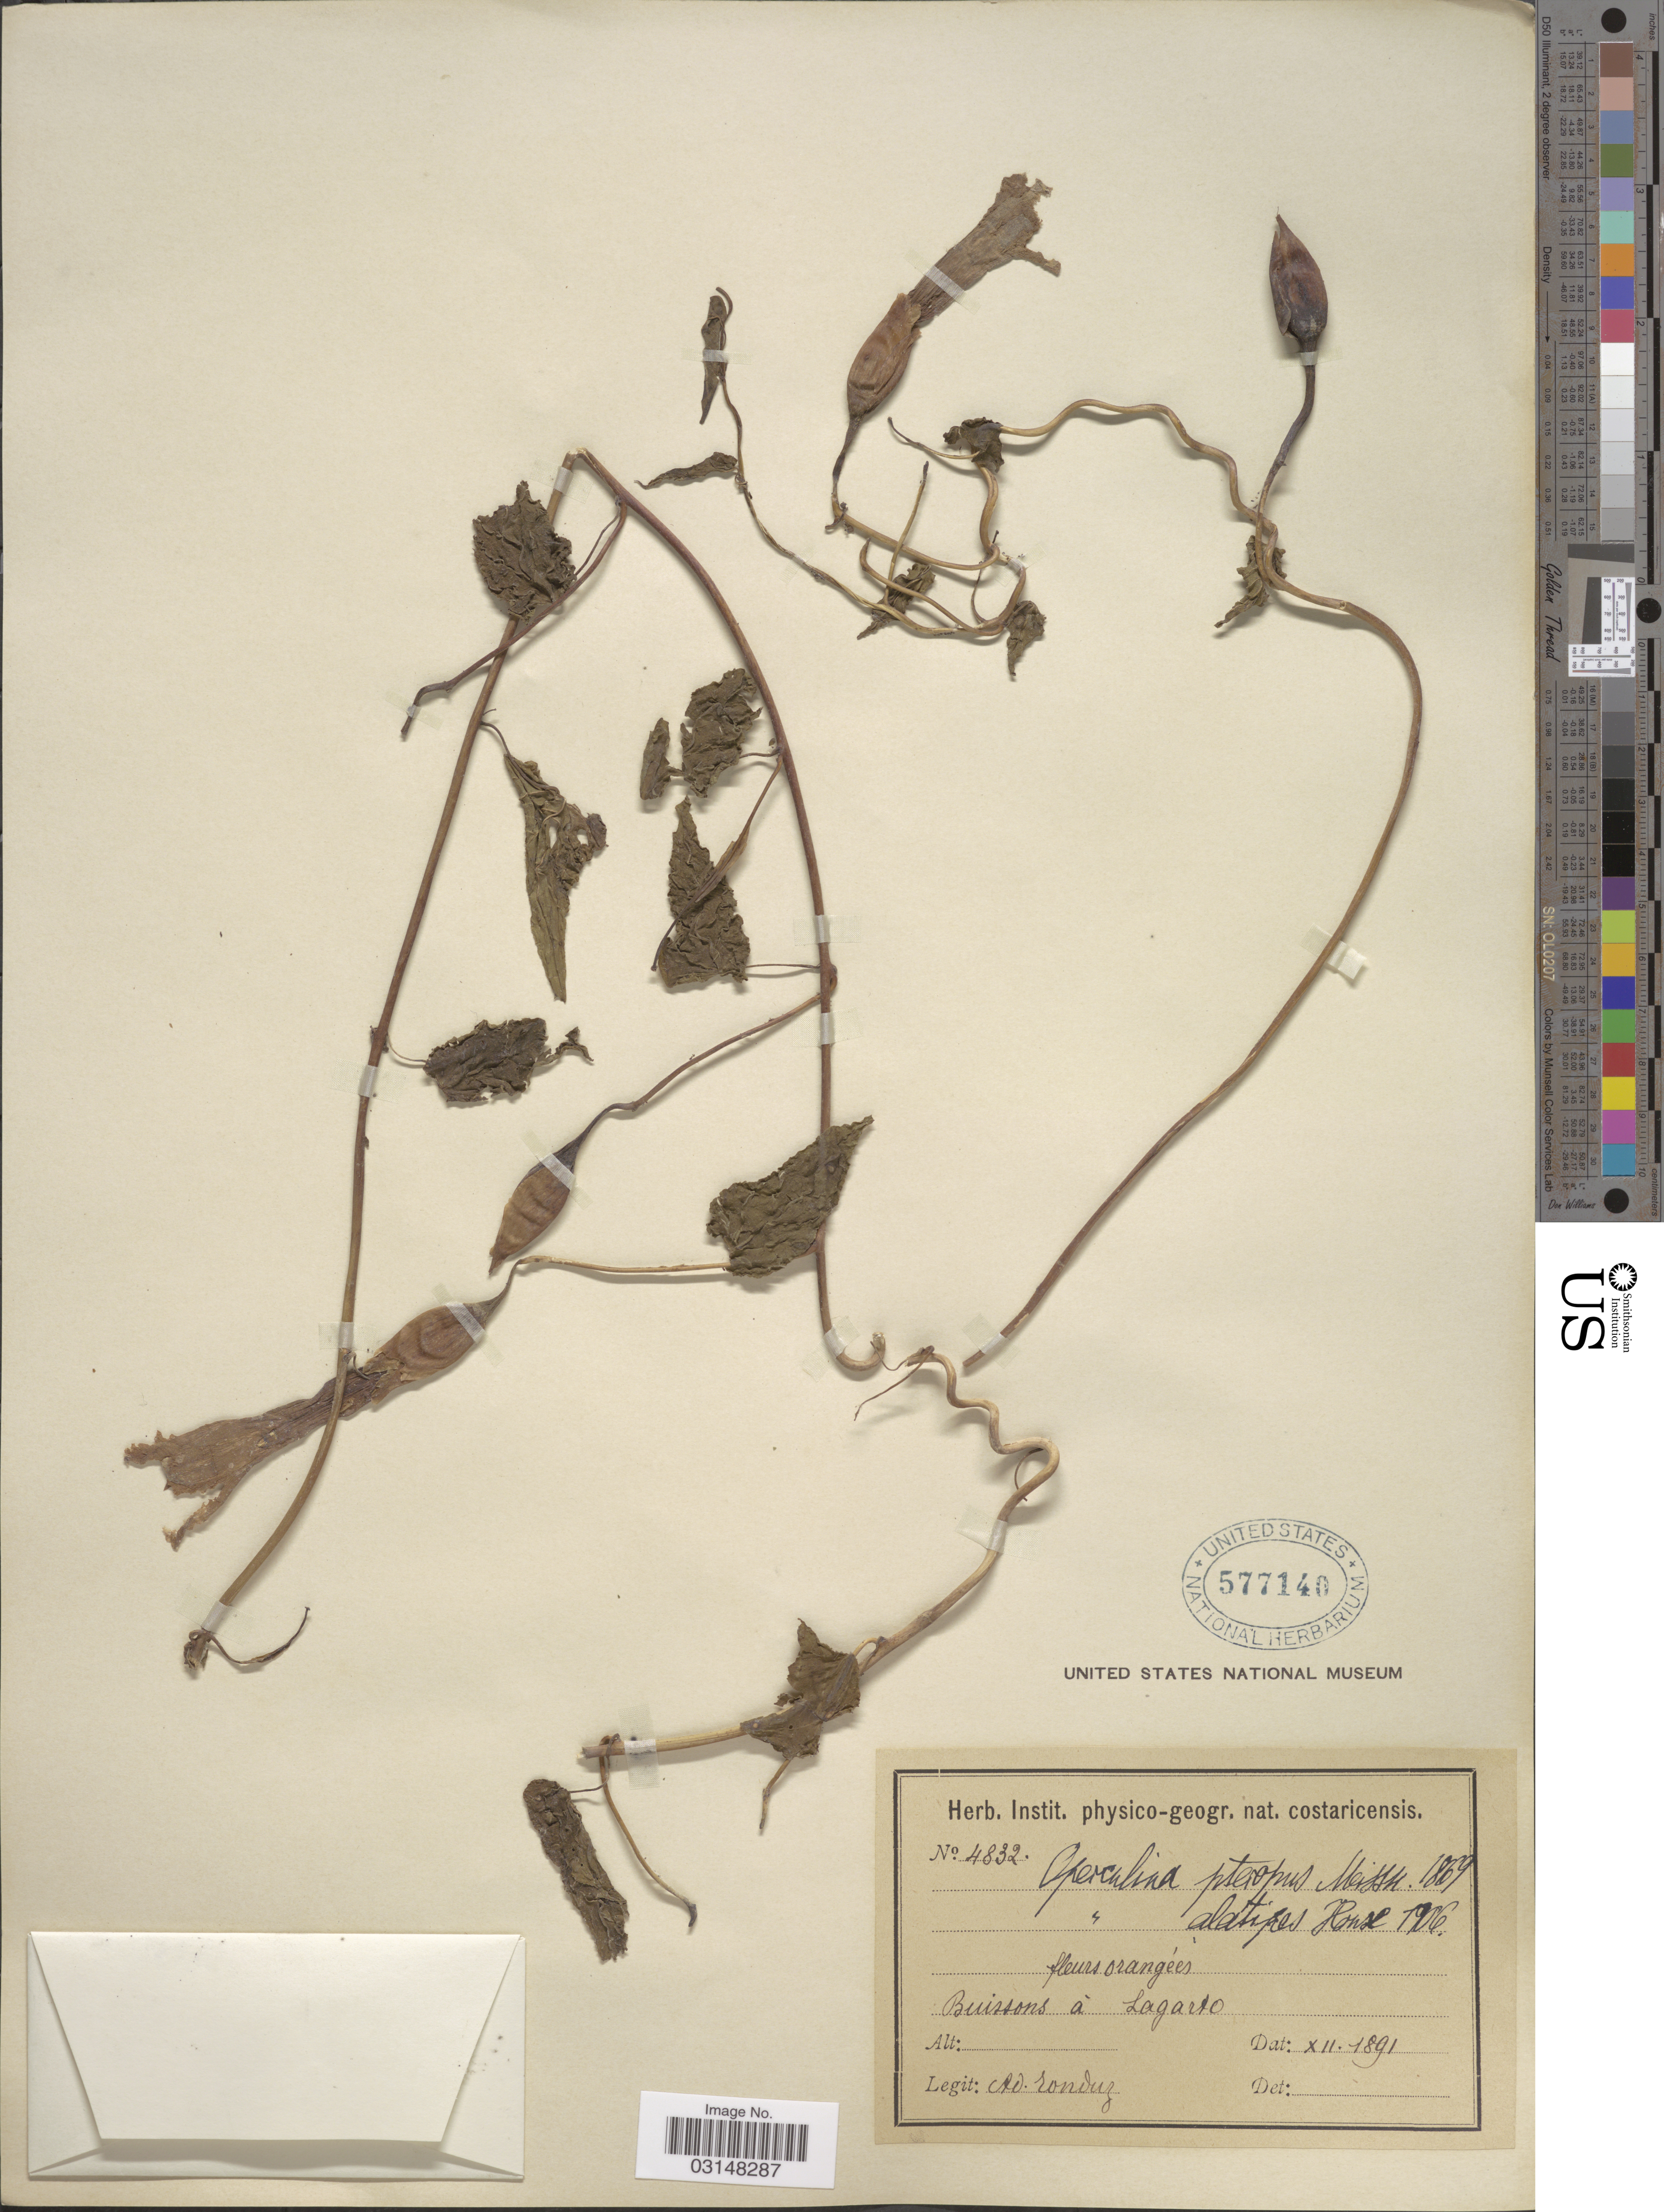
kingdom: Plantae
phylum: Tracheophyta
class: Magnoliopsida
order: Solanales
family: Convolvulaceae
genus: Operculina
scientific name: Operculina pteripes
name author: (G. Don) O'Donell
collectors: A. Tonduz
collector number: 4832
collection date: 1891-12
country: Costa Rica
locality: Buissons à Lagarto.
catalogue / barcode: US 577140